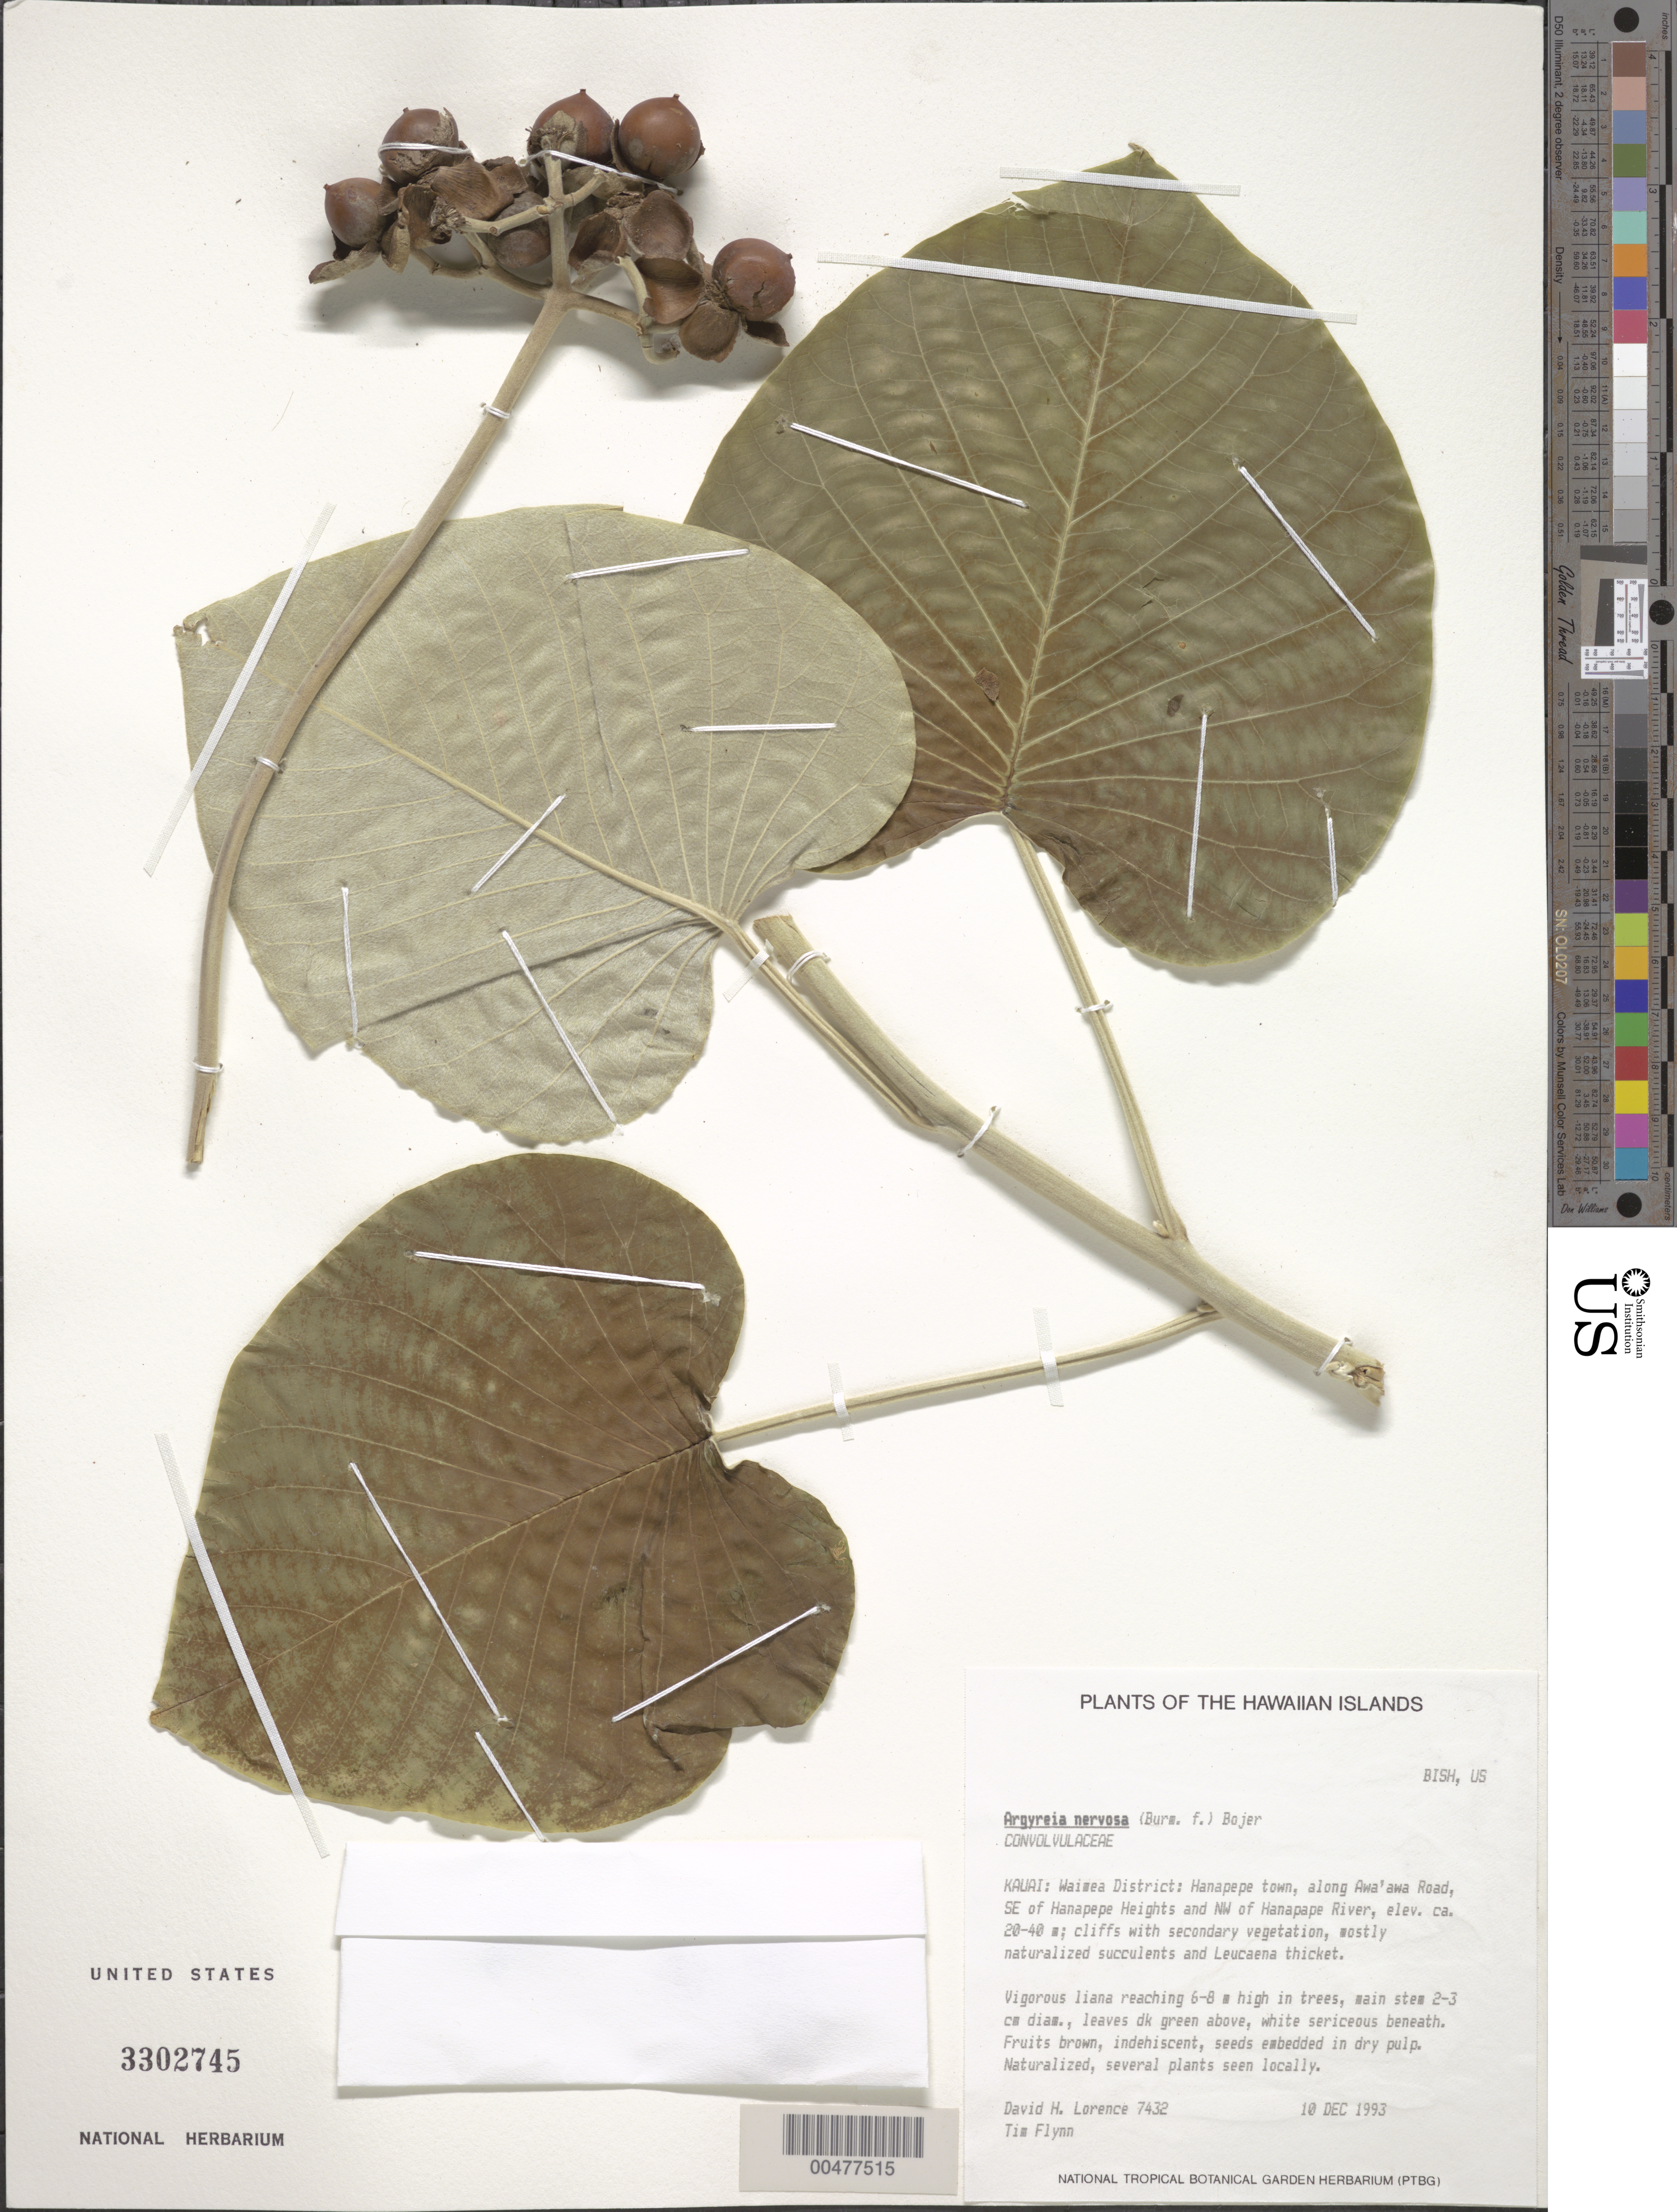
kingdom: Plantae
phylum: Tracheophyta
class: Magnoliopsida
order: Solanales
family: Convolvulaceae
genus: Argyreia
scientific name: Argyreia nervosa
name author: (Burm. f.) Bojer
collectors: D. Lorence & T. W. Flynn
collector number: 7432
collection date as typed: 10 Dec 1993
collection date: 1993-12-10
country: United States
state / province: Hawaii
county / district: Kauai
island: Kaua'i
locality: Waimea Dist., Hanapepe town, along Awa'awa Rd, SE of Hanapepe Heights and NW of Hanapepe River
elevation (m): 20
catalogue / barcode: US 3302745